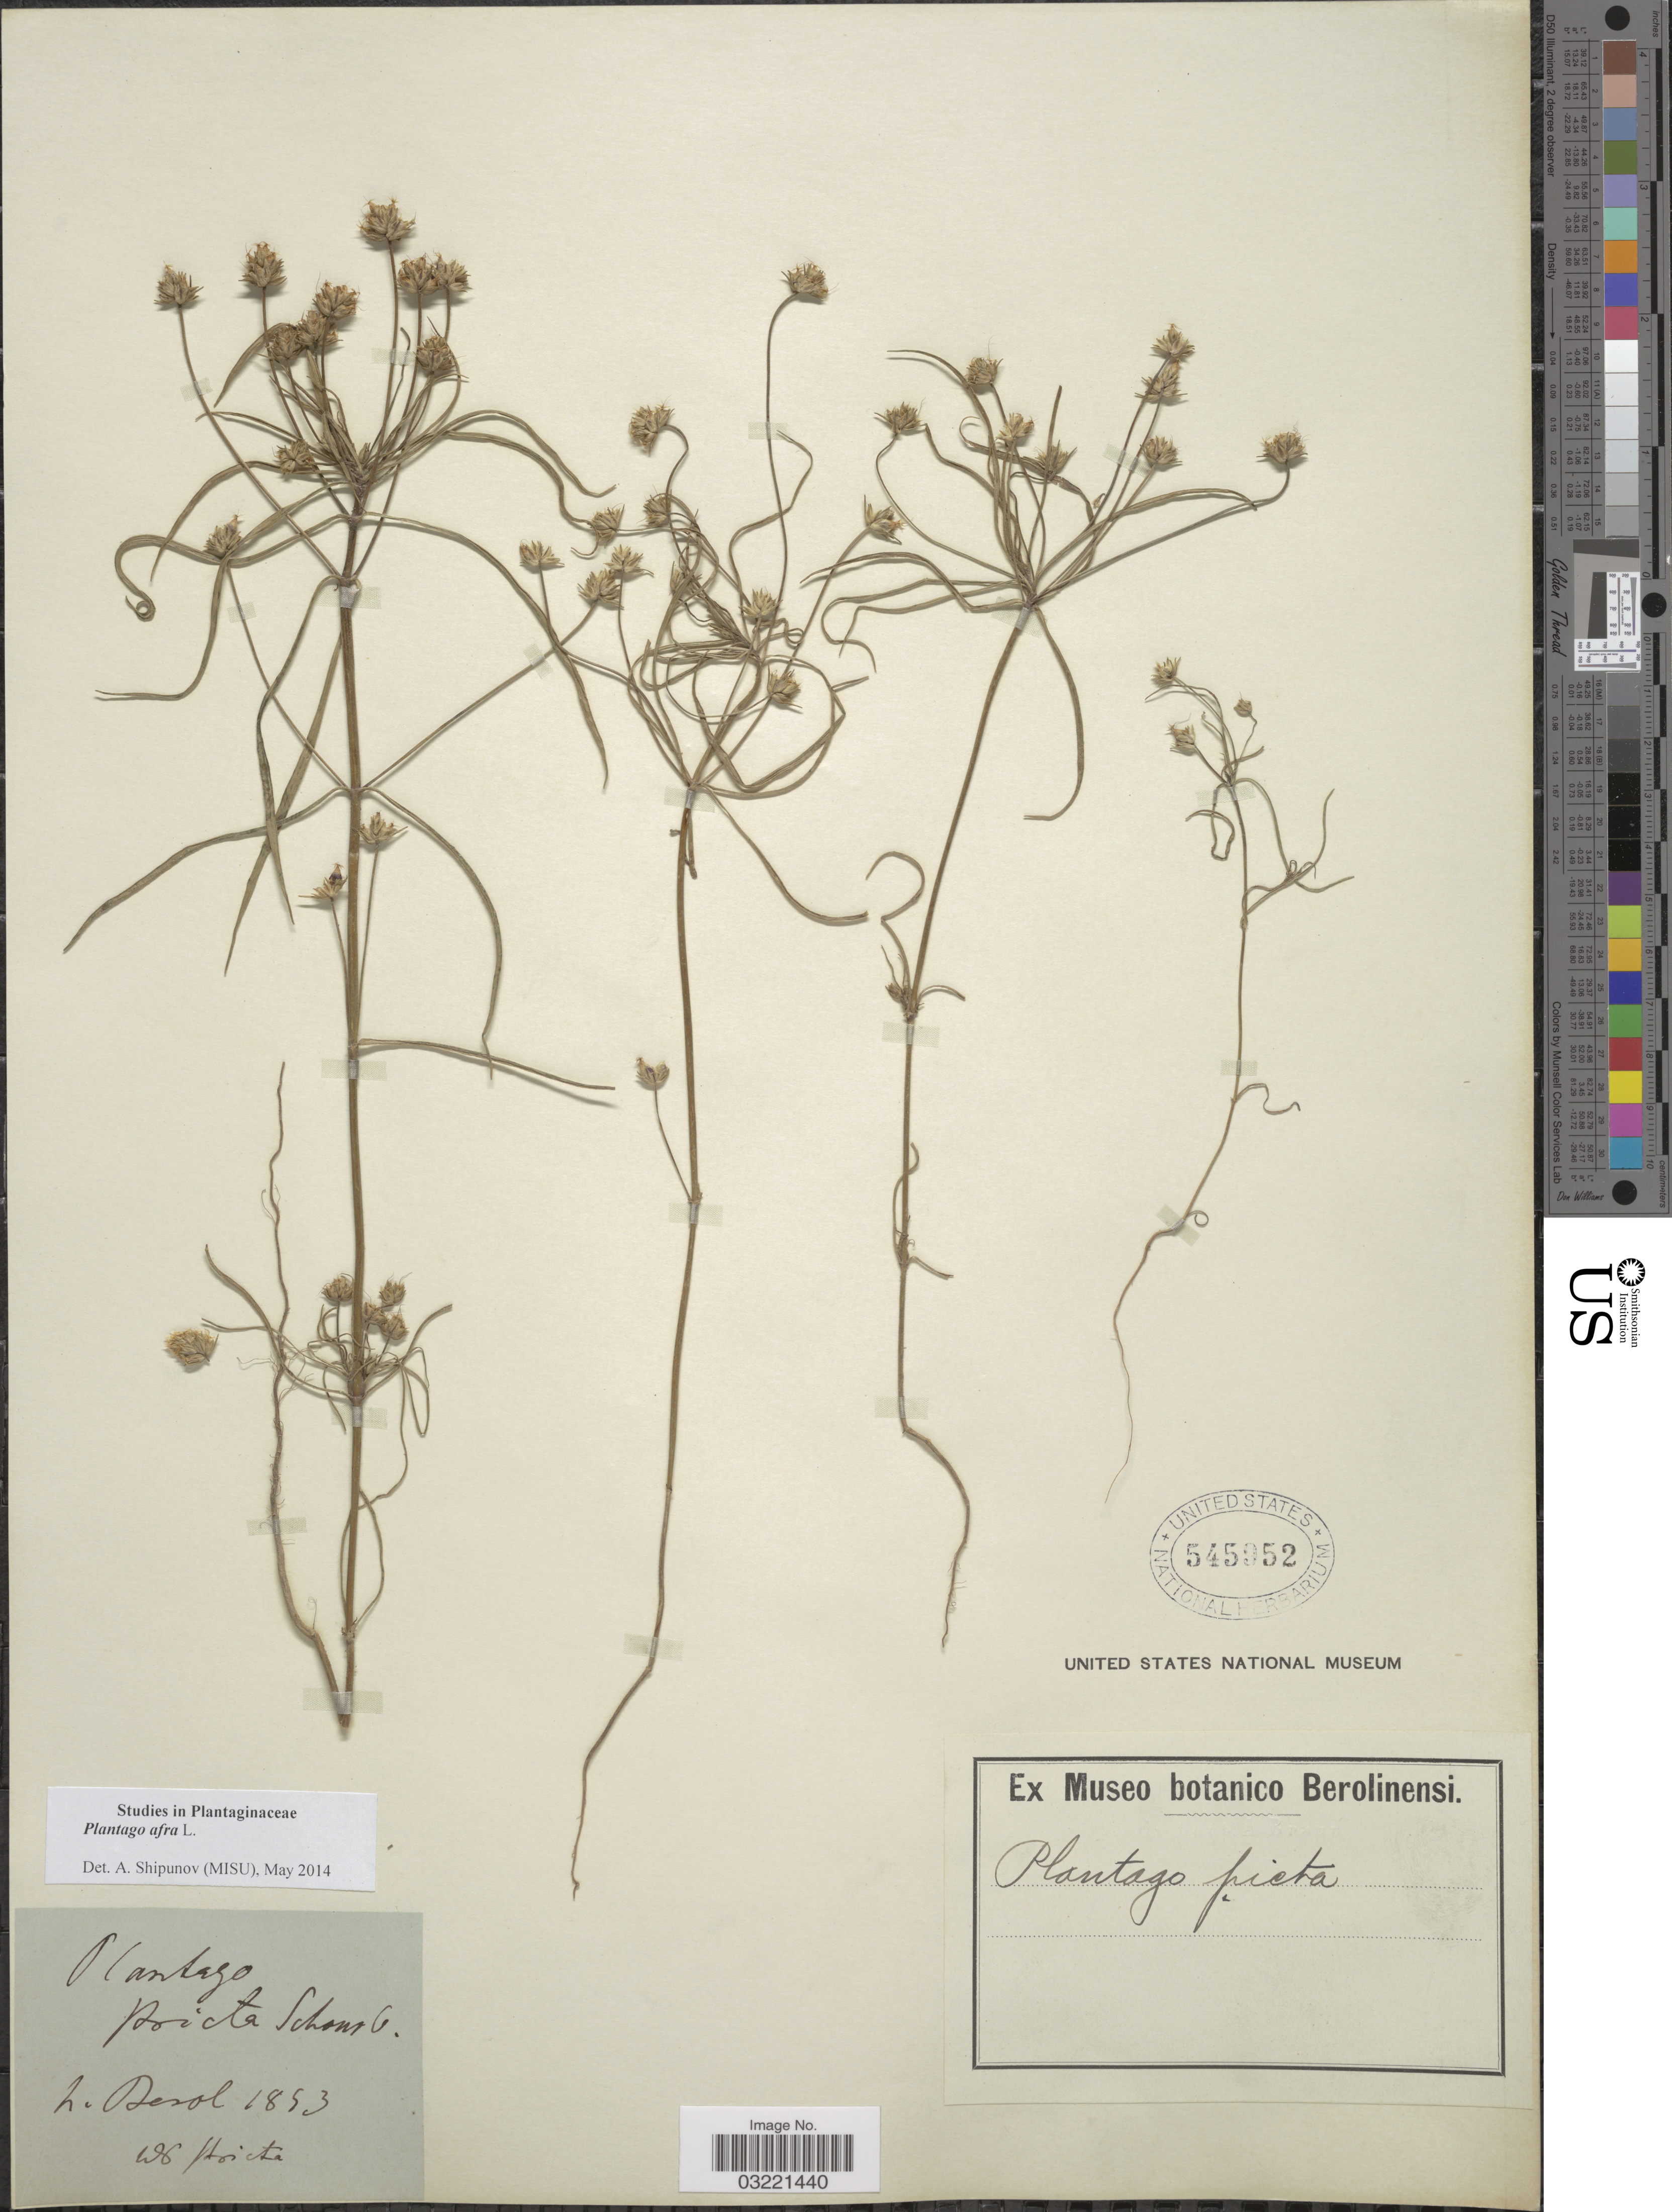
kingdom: Plantae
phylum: Tracheophyta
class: Magnoliopsida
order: Lamiales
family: Plantaginaceae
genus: Plantago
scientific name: Plantago afra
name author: L.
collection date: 1853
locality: L. Desol. [interpreted] [unsure placement]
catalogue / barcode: US 545952